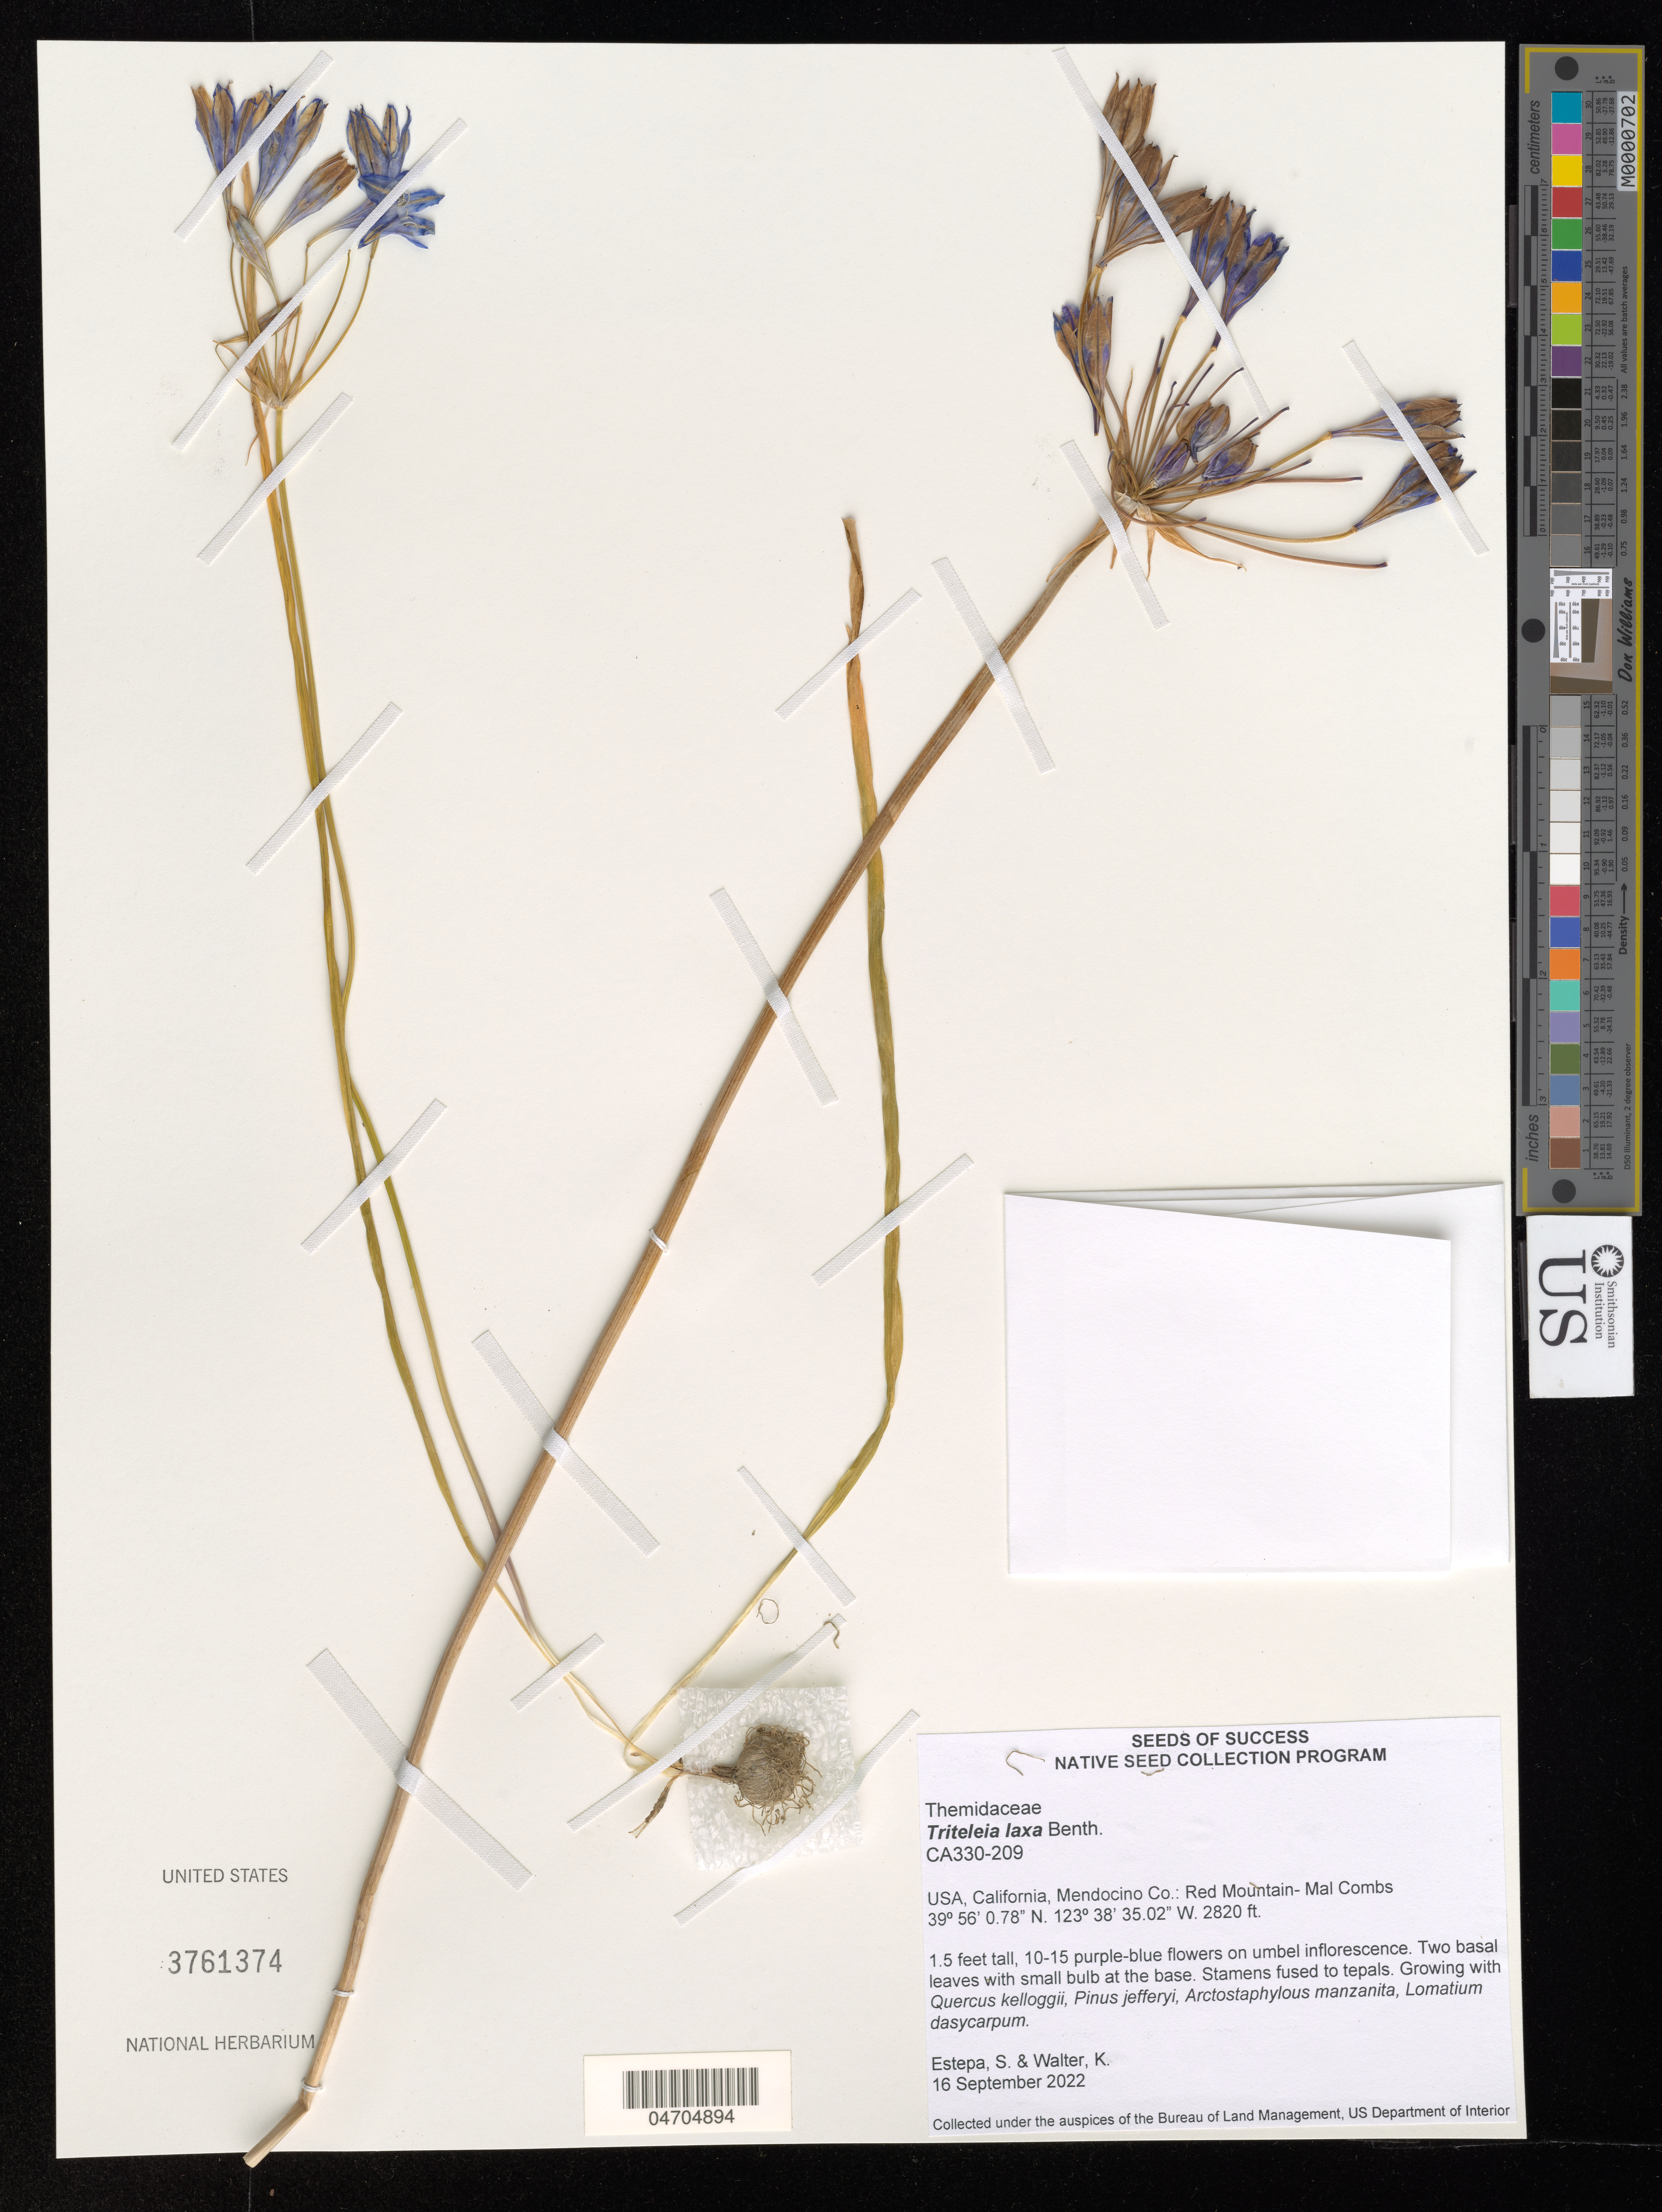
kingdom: Plantae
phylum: Tracheophyta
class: Liliopsida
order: Asparagales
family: Asparagaceae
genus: Triteleia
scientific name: Triteleia laxa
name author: Benth.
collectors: S. Estepa & K. Walter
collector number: CA330-209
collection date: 2022-09-16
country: United States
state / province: California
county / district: Mendocino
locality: Mendocino Co.: Red Mountain- Mal Combs.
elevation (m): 860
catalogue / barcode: US 3761374